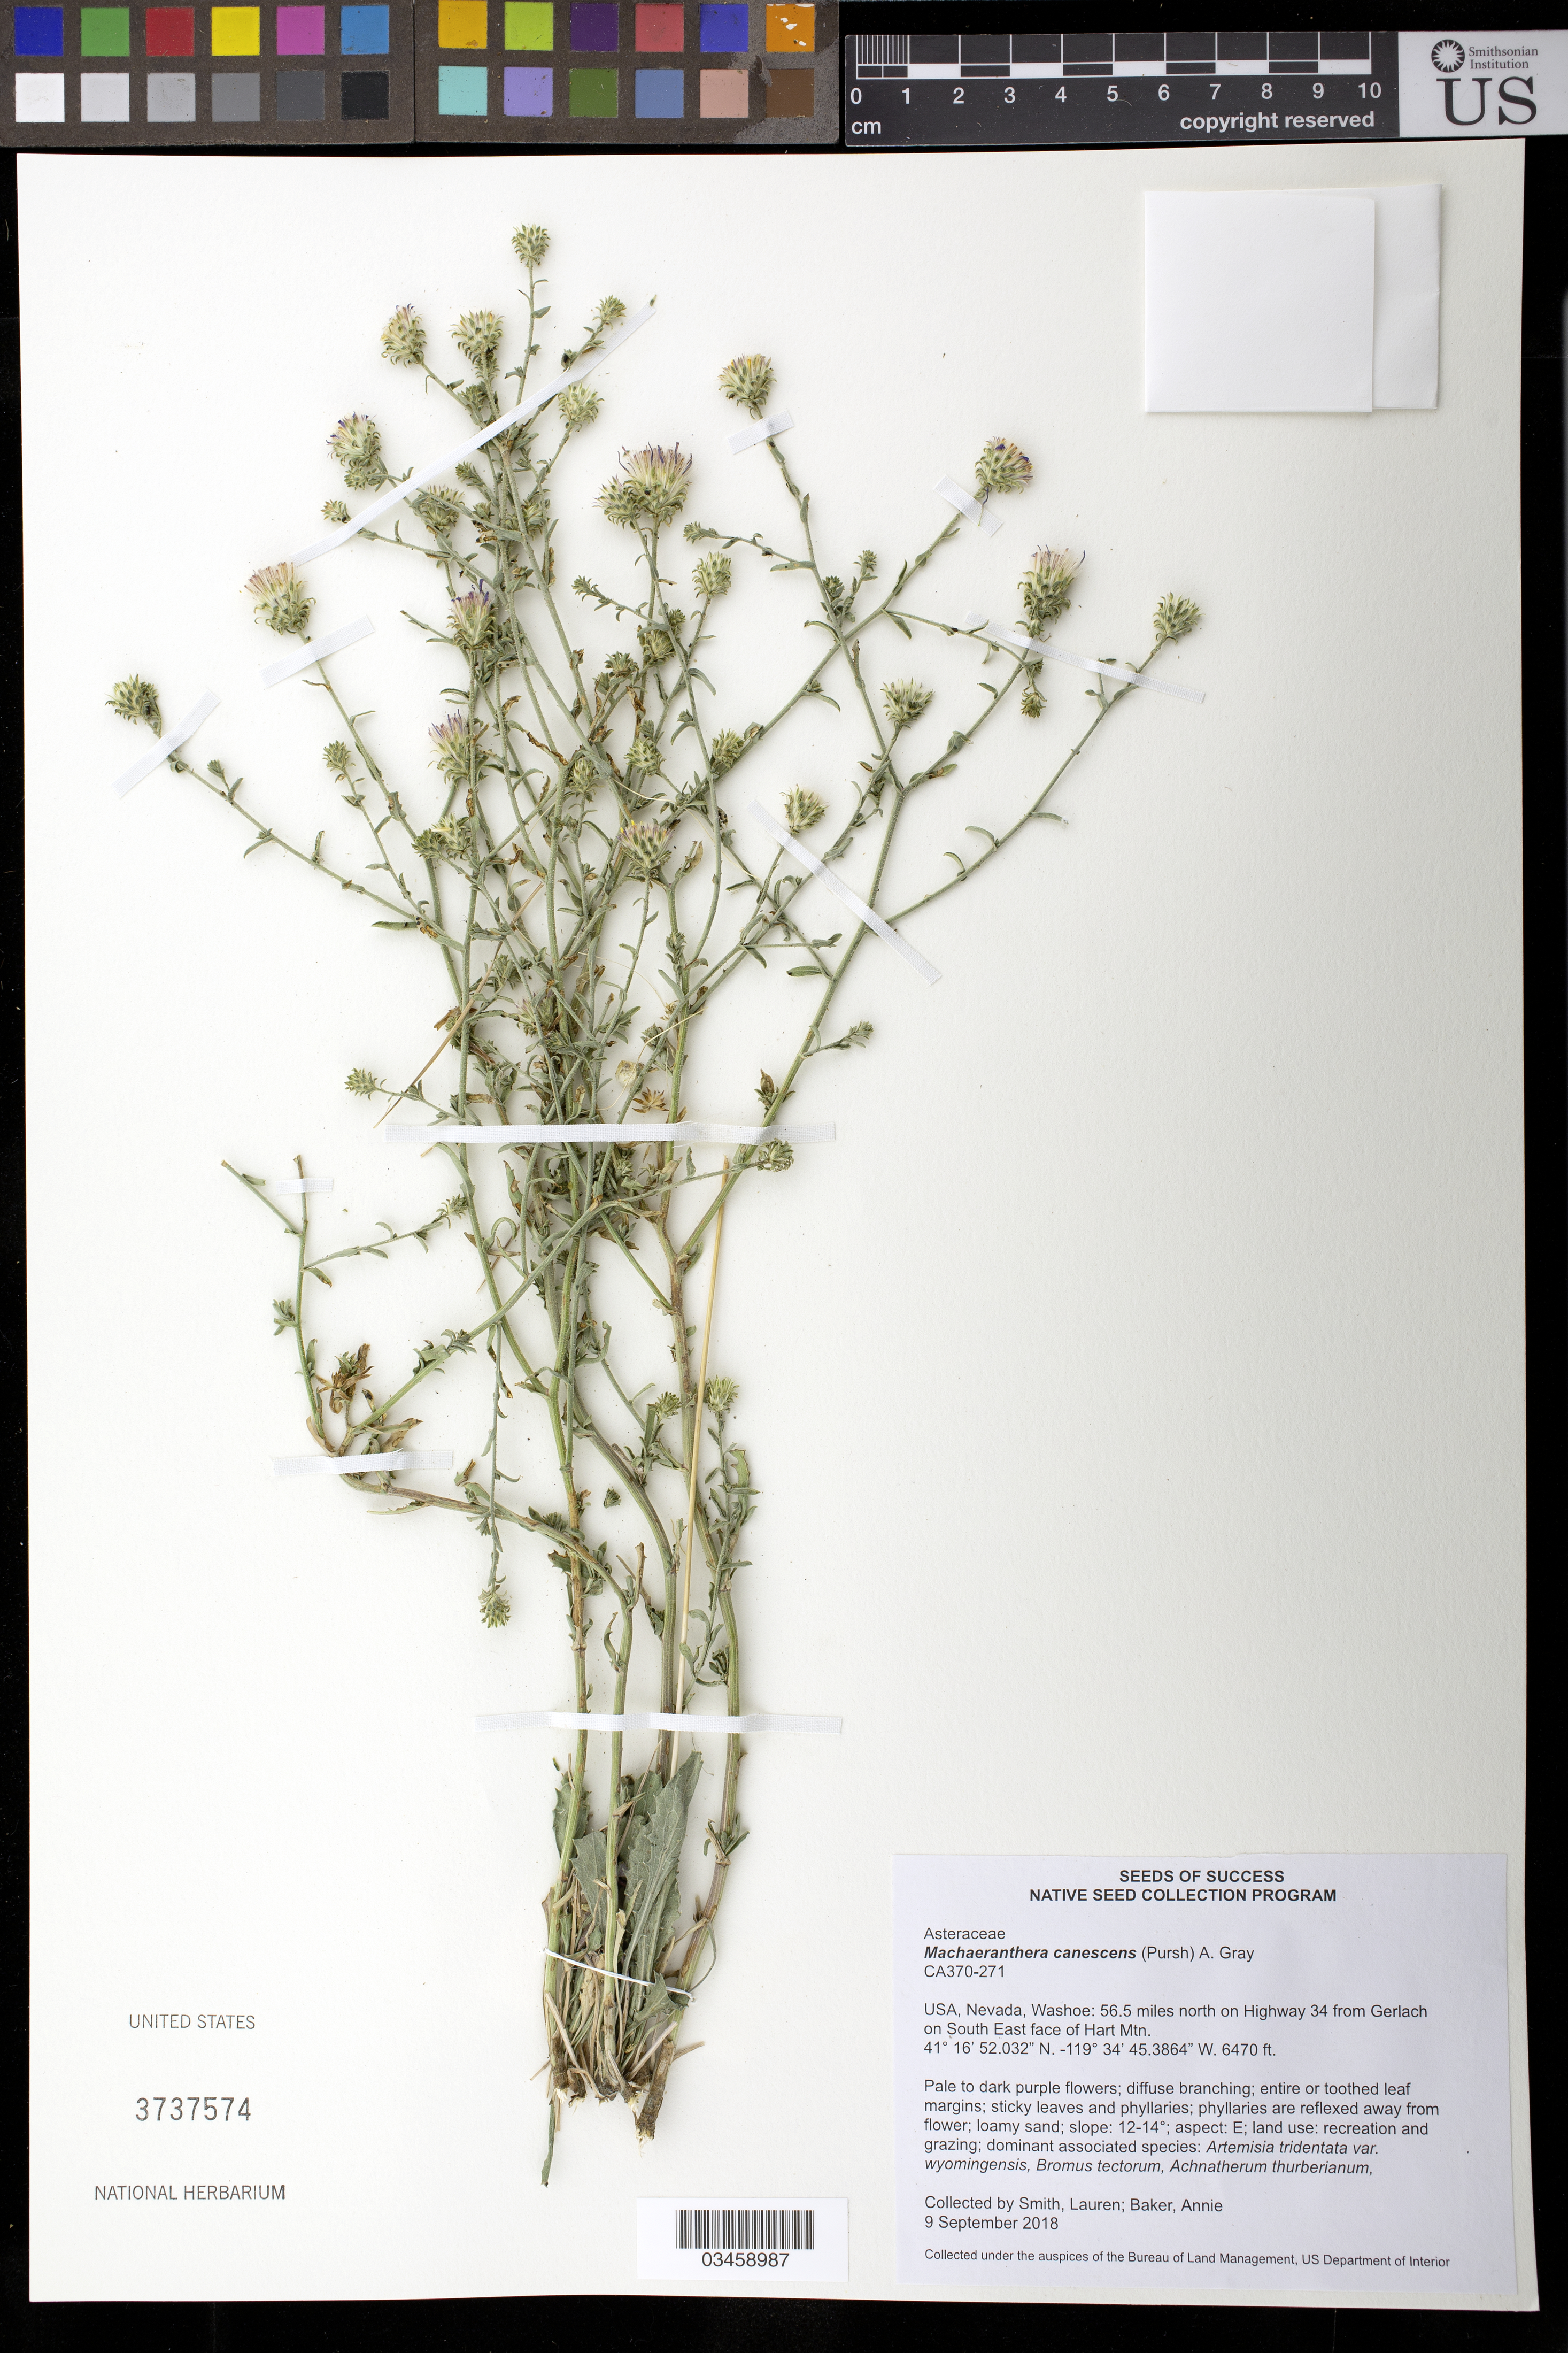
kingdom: Plantae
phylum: Tracheophyta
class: Magnoliopsida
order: Asterales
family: Asteraceae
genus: Machaeranthera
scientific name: Machaeranthera canescens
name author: (Pursh) A. Gray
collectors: L. Smith & A. Baker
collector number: CA370-271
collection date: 2018-09-09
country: United States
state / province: Nevada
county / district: Washoe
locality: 56.5 mi. N of Hwy 34 from Gerlach on South East face of Hart Mtn.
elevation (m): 1972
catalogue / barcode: US 3737574